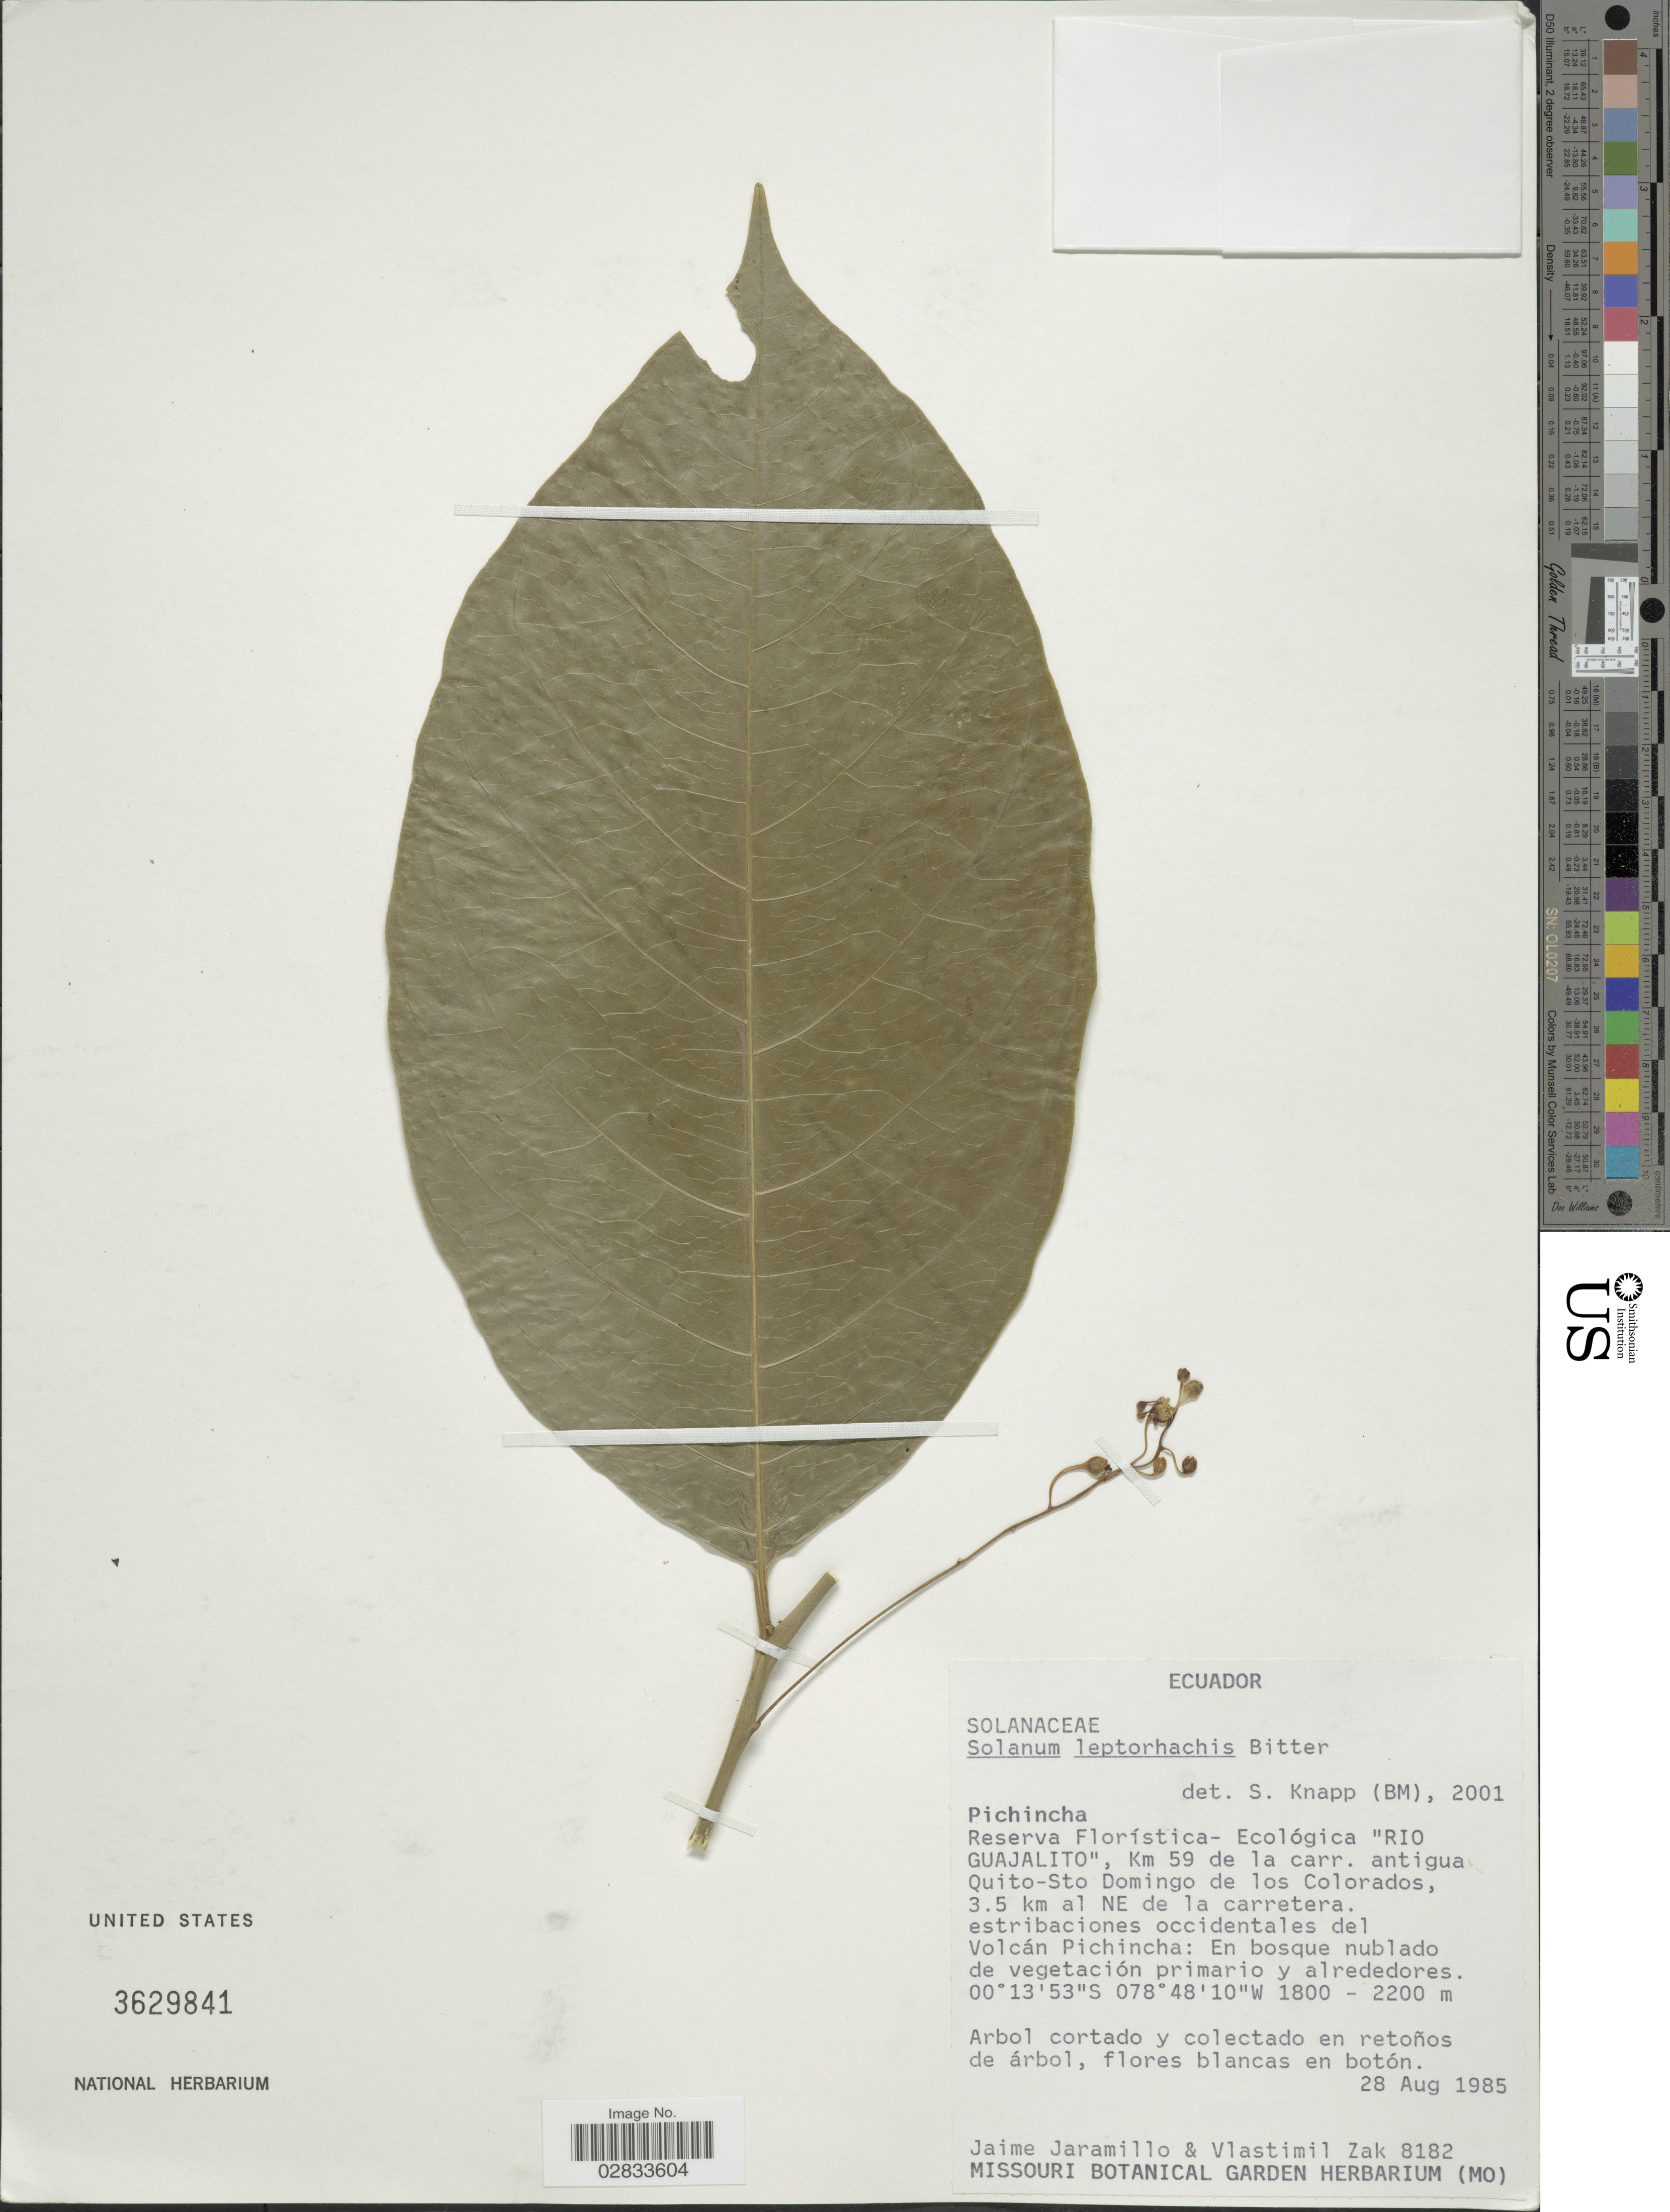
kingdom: Plantae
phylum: Tracheophyta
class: Magnoliopsida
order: Solanales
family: Solanaceae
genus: Solanum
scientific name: Solanum leptorhachis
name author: Bitter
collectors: J. Jaramillo & V. Zak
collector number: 8182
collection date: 1985-08-28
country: Ecuador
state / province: Pichincha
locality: Reserva Florística- Ecológica "RIO GUAJALITO", Km 59 de la carr. antigua Quito-Sto Domingo de los Colorados, 3.5 km al NE de la carretera. estribaciones occidentales del Volcán Pichincha.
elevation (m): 1800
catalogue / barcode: US 3629841